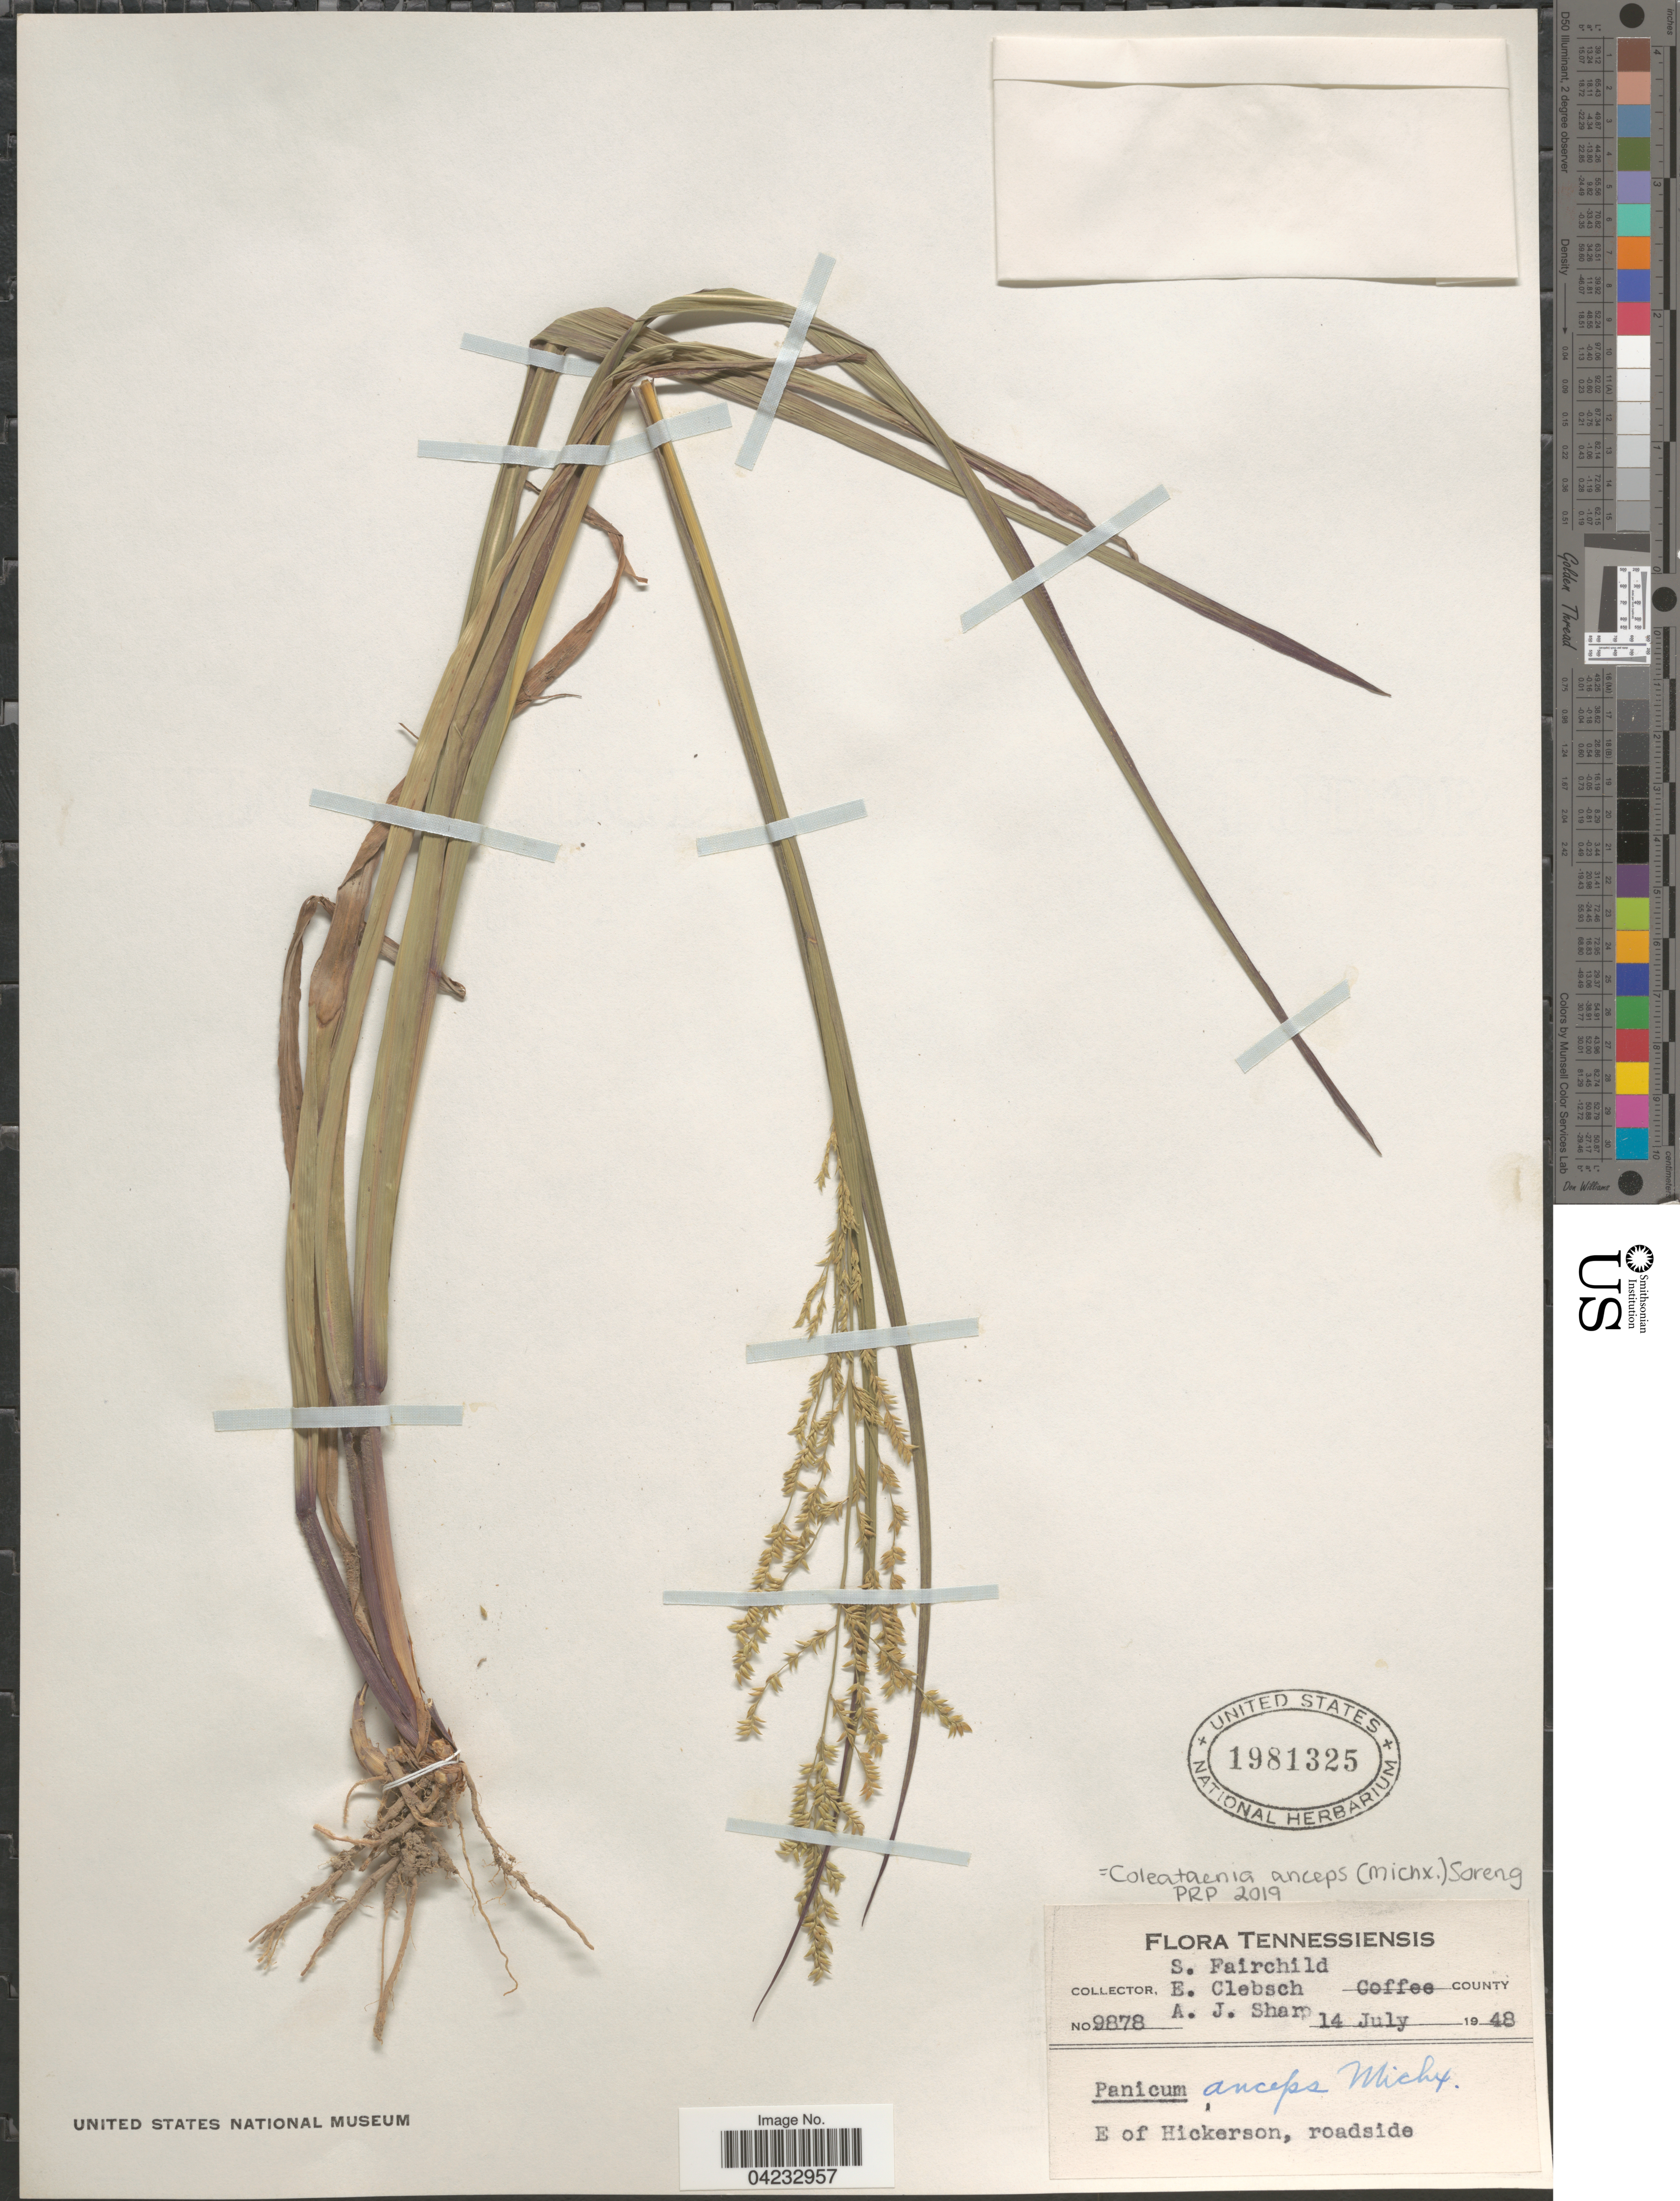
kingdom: Plantae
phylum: Tracheophyta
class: Liliopsida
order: Poales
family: Poaceae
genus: Coleataenia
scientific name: Coleataenia anceps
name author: (Michx.) Soreng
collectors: S. Fairchild, E. Clebsch & A. J. Sharp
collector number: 9878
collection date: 1948-07-14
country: United States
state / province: Tennessee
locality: Coffee County. E of Hickerson, roadside.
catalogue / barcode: US 1981325